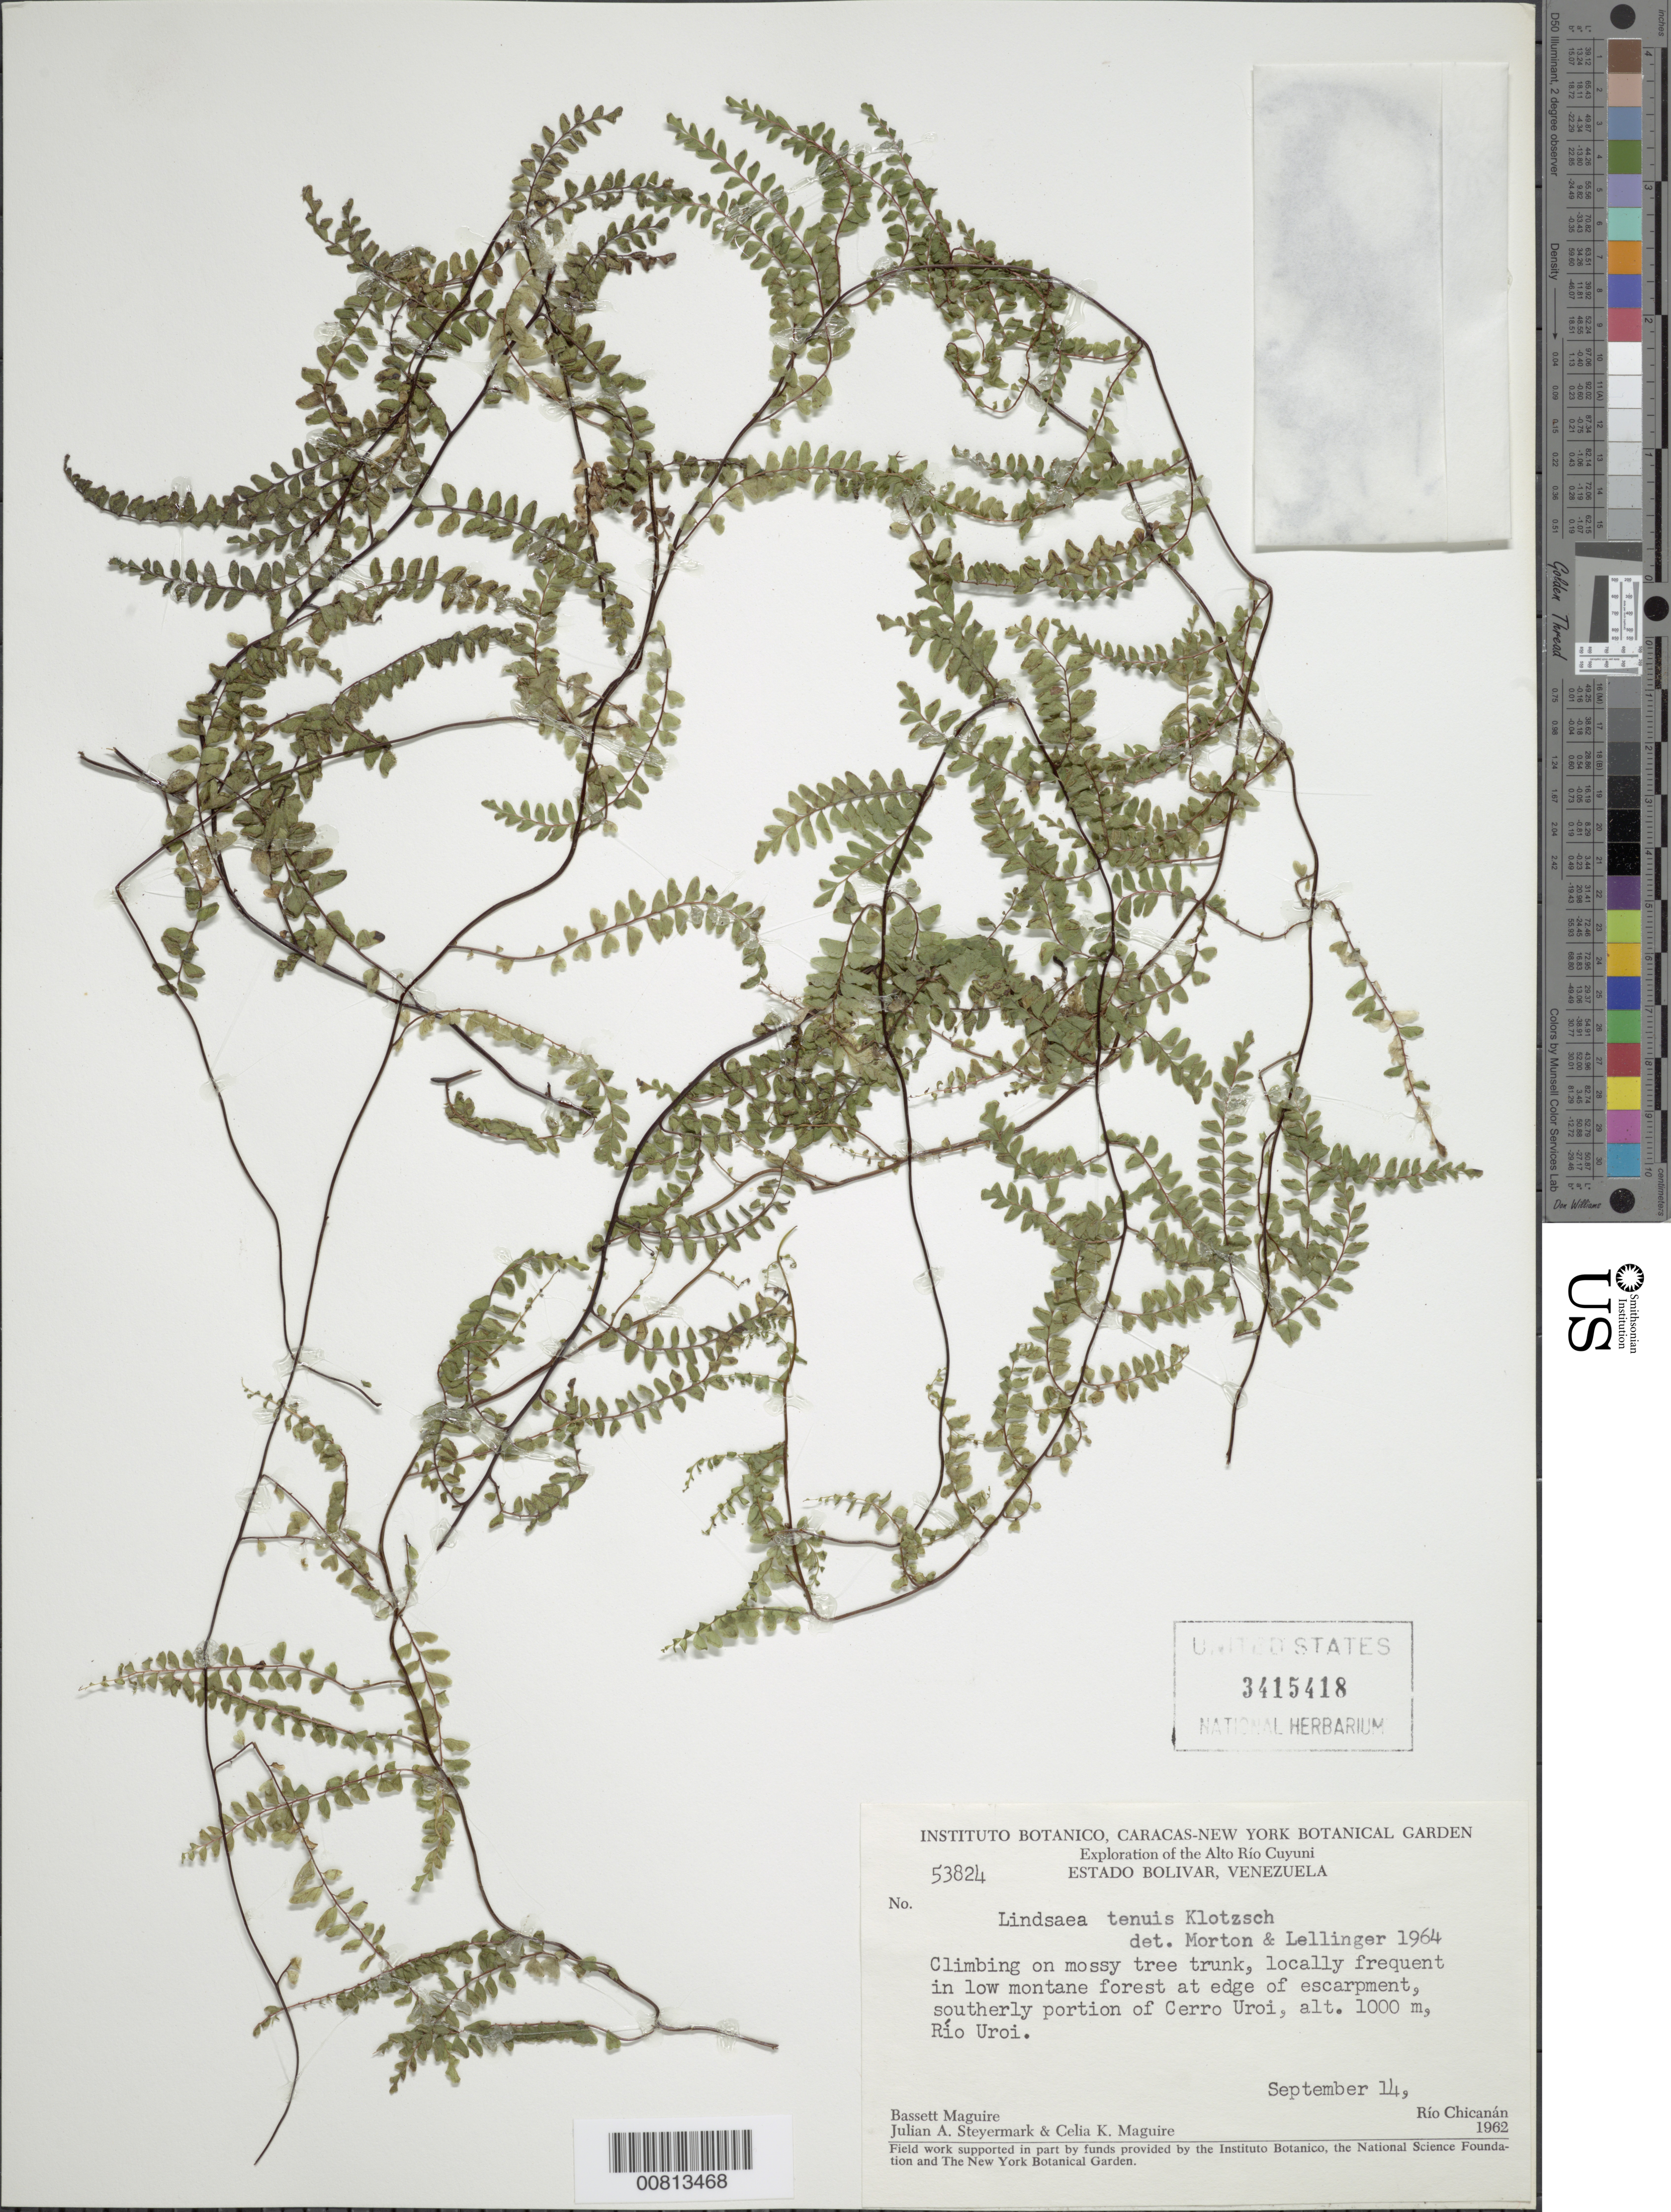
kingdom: Plantae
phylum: Tracheophyta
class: Polypodiopsida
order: Polypodiales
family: Lindsaeaceae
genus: Lindsaea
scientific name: Lindsaea tenuis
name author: Klotzsch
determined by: Morton, C. V.; Lellinger, D. B.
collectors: B. Maguire, J. Steyermark & C. K. Maguire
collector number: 53824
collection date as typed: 14-Sep-62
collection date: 1962-09-14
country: Venezuela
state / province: Bolívar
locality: Alto Río Cuyuni, Cerro Uroi, Río Uroi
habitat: Low montane forest at edge of escarpment, climbing on mossy tree trunk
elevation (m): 1000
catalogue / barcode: US 3415418